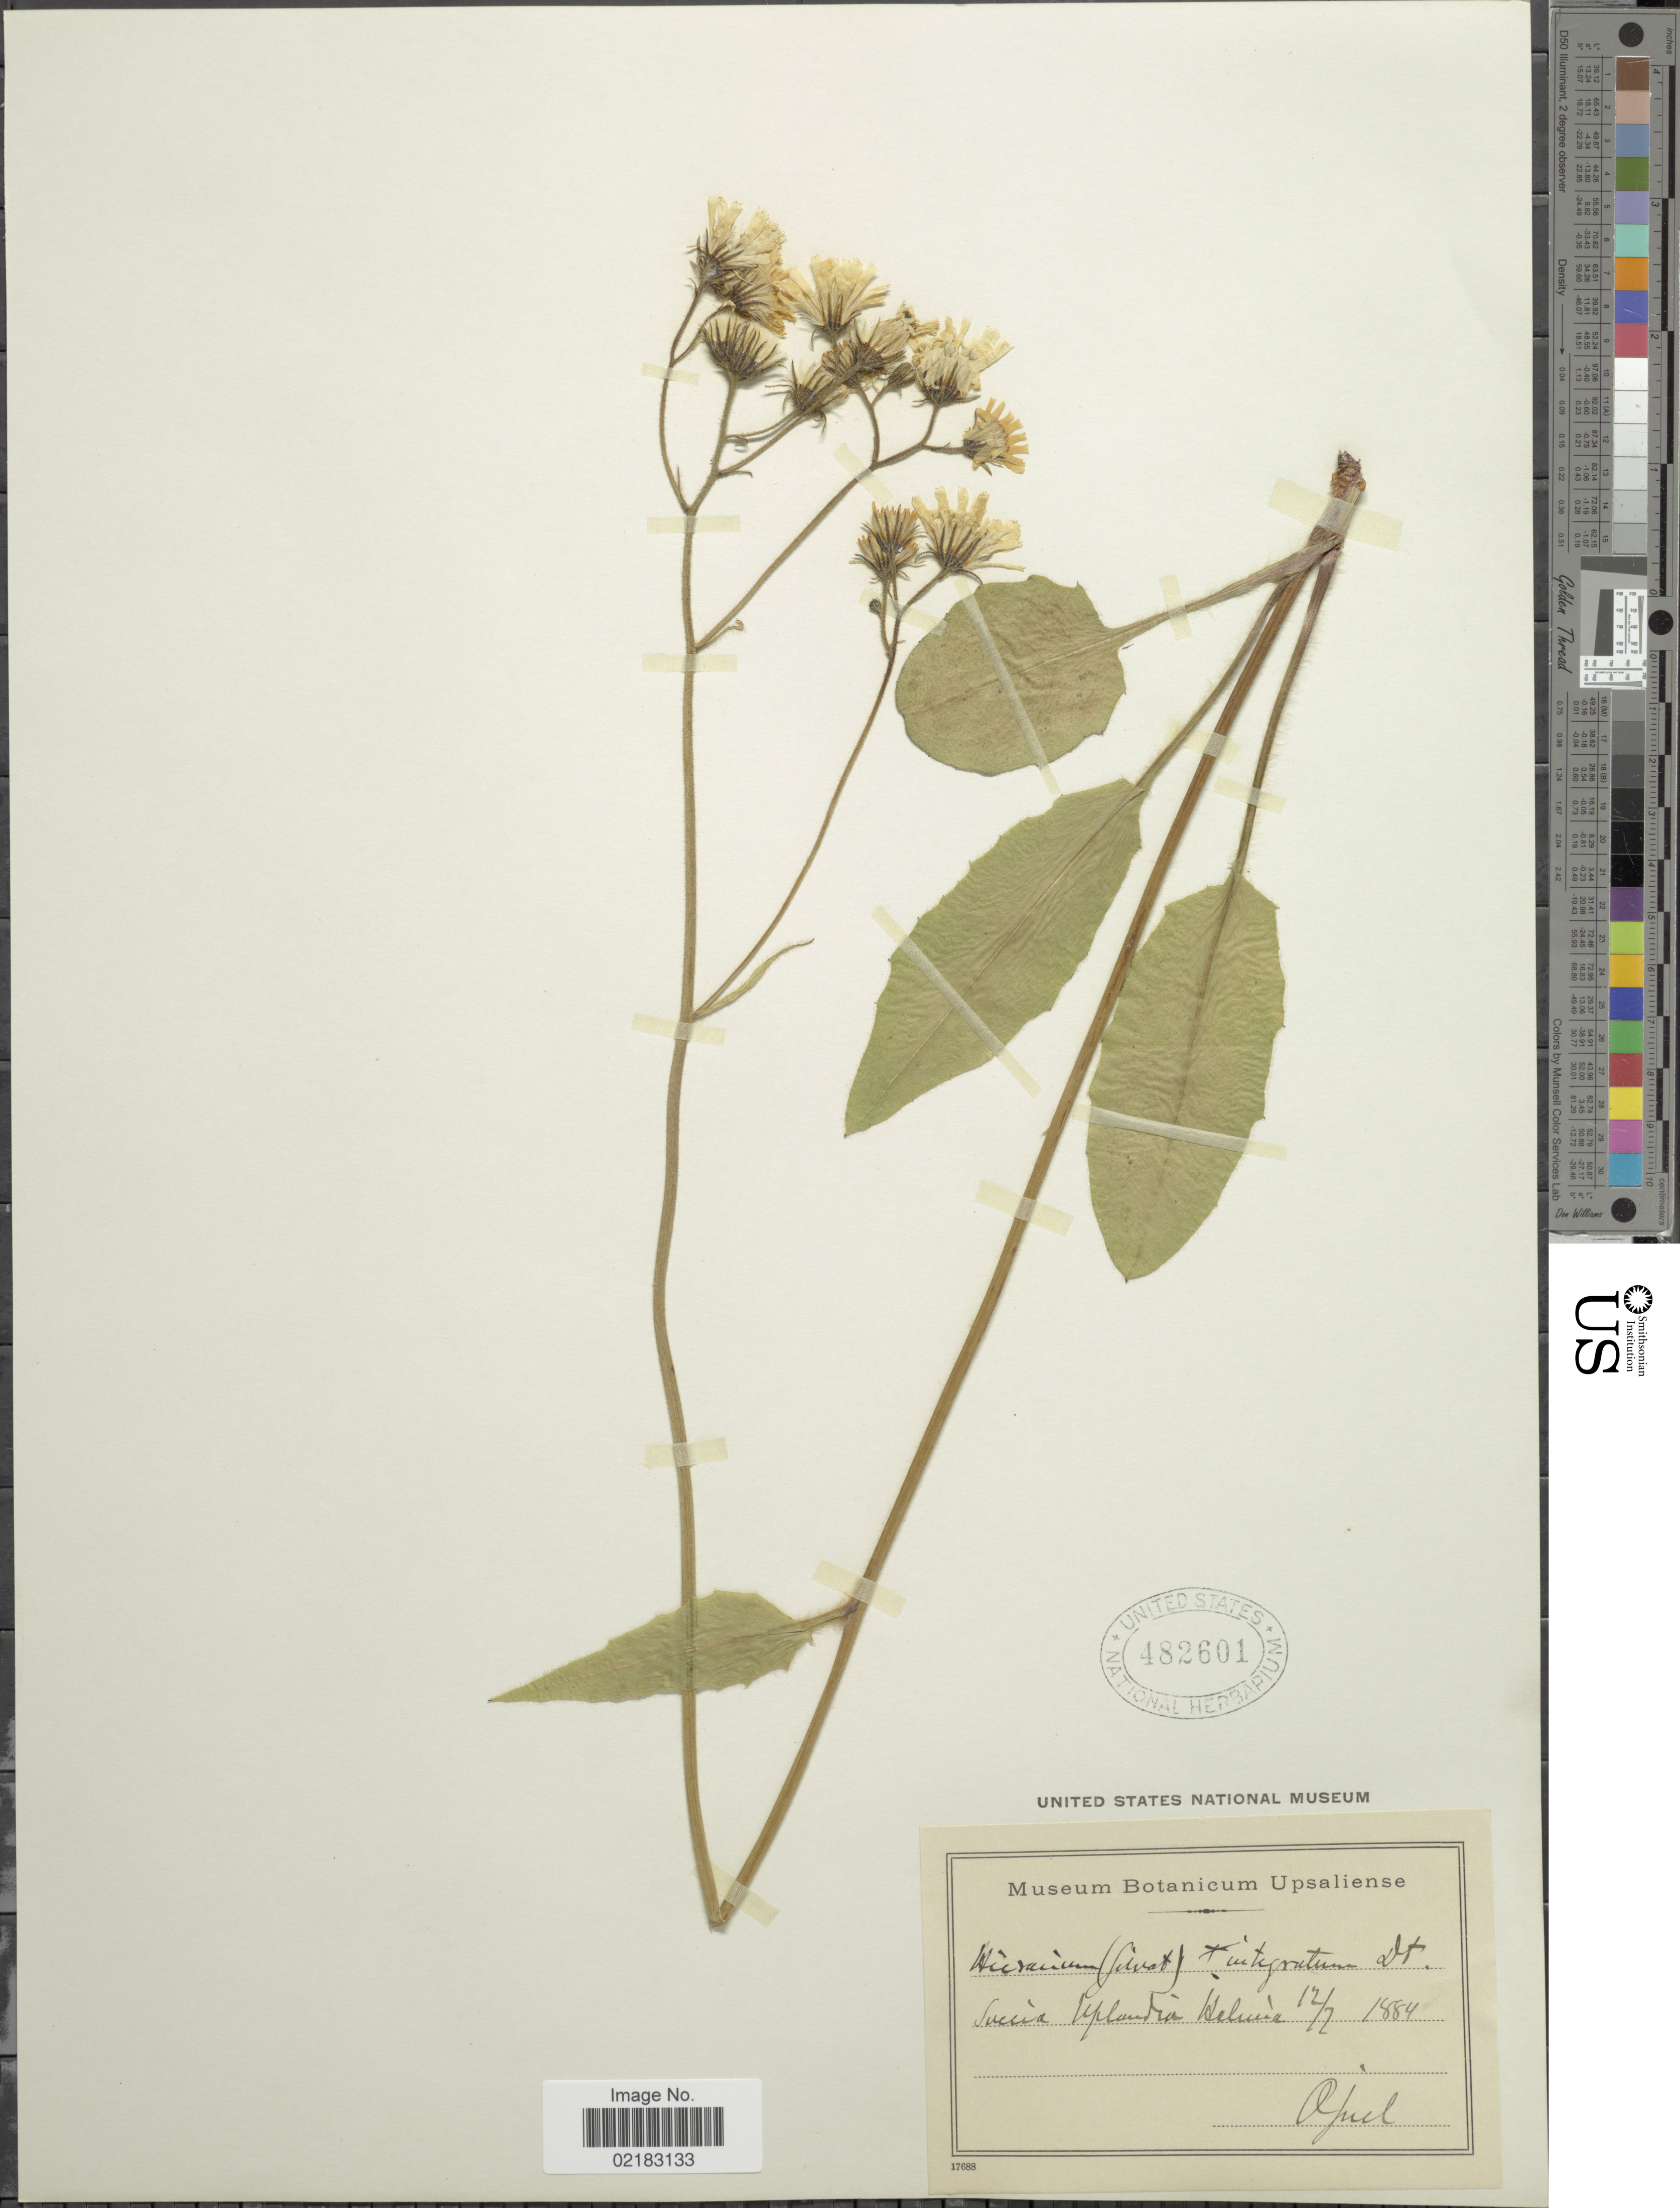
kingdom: Plantae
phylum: Tracheophyta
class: Magnoliopsida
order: Asterales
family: Asteraceae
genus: Hieracium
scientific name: Hieracium murorum subsp. integratum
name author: (Dahlst.) Zahn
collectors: H. Juel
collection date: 1884-07-12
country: Sweden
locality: Uplandia Dalarna [interpreted]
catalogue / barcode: US 482601